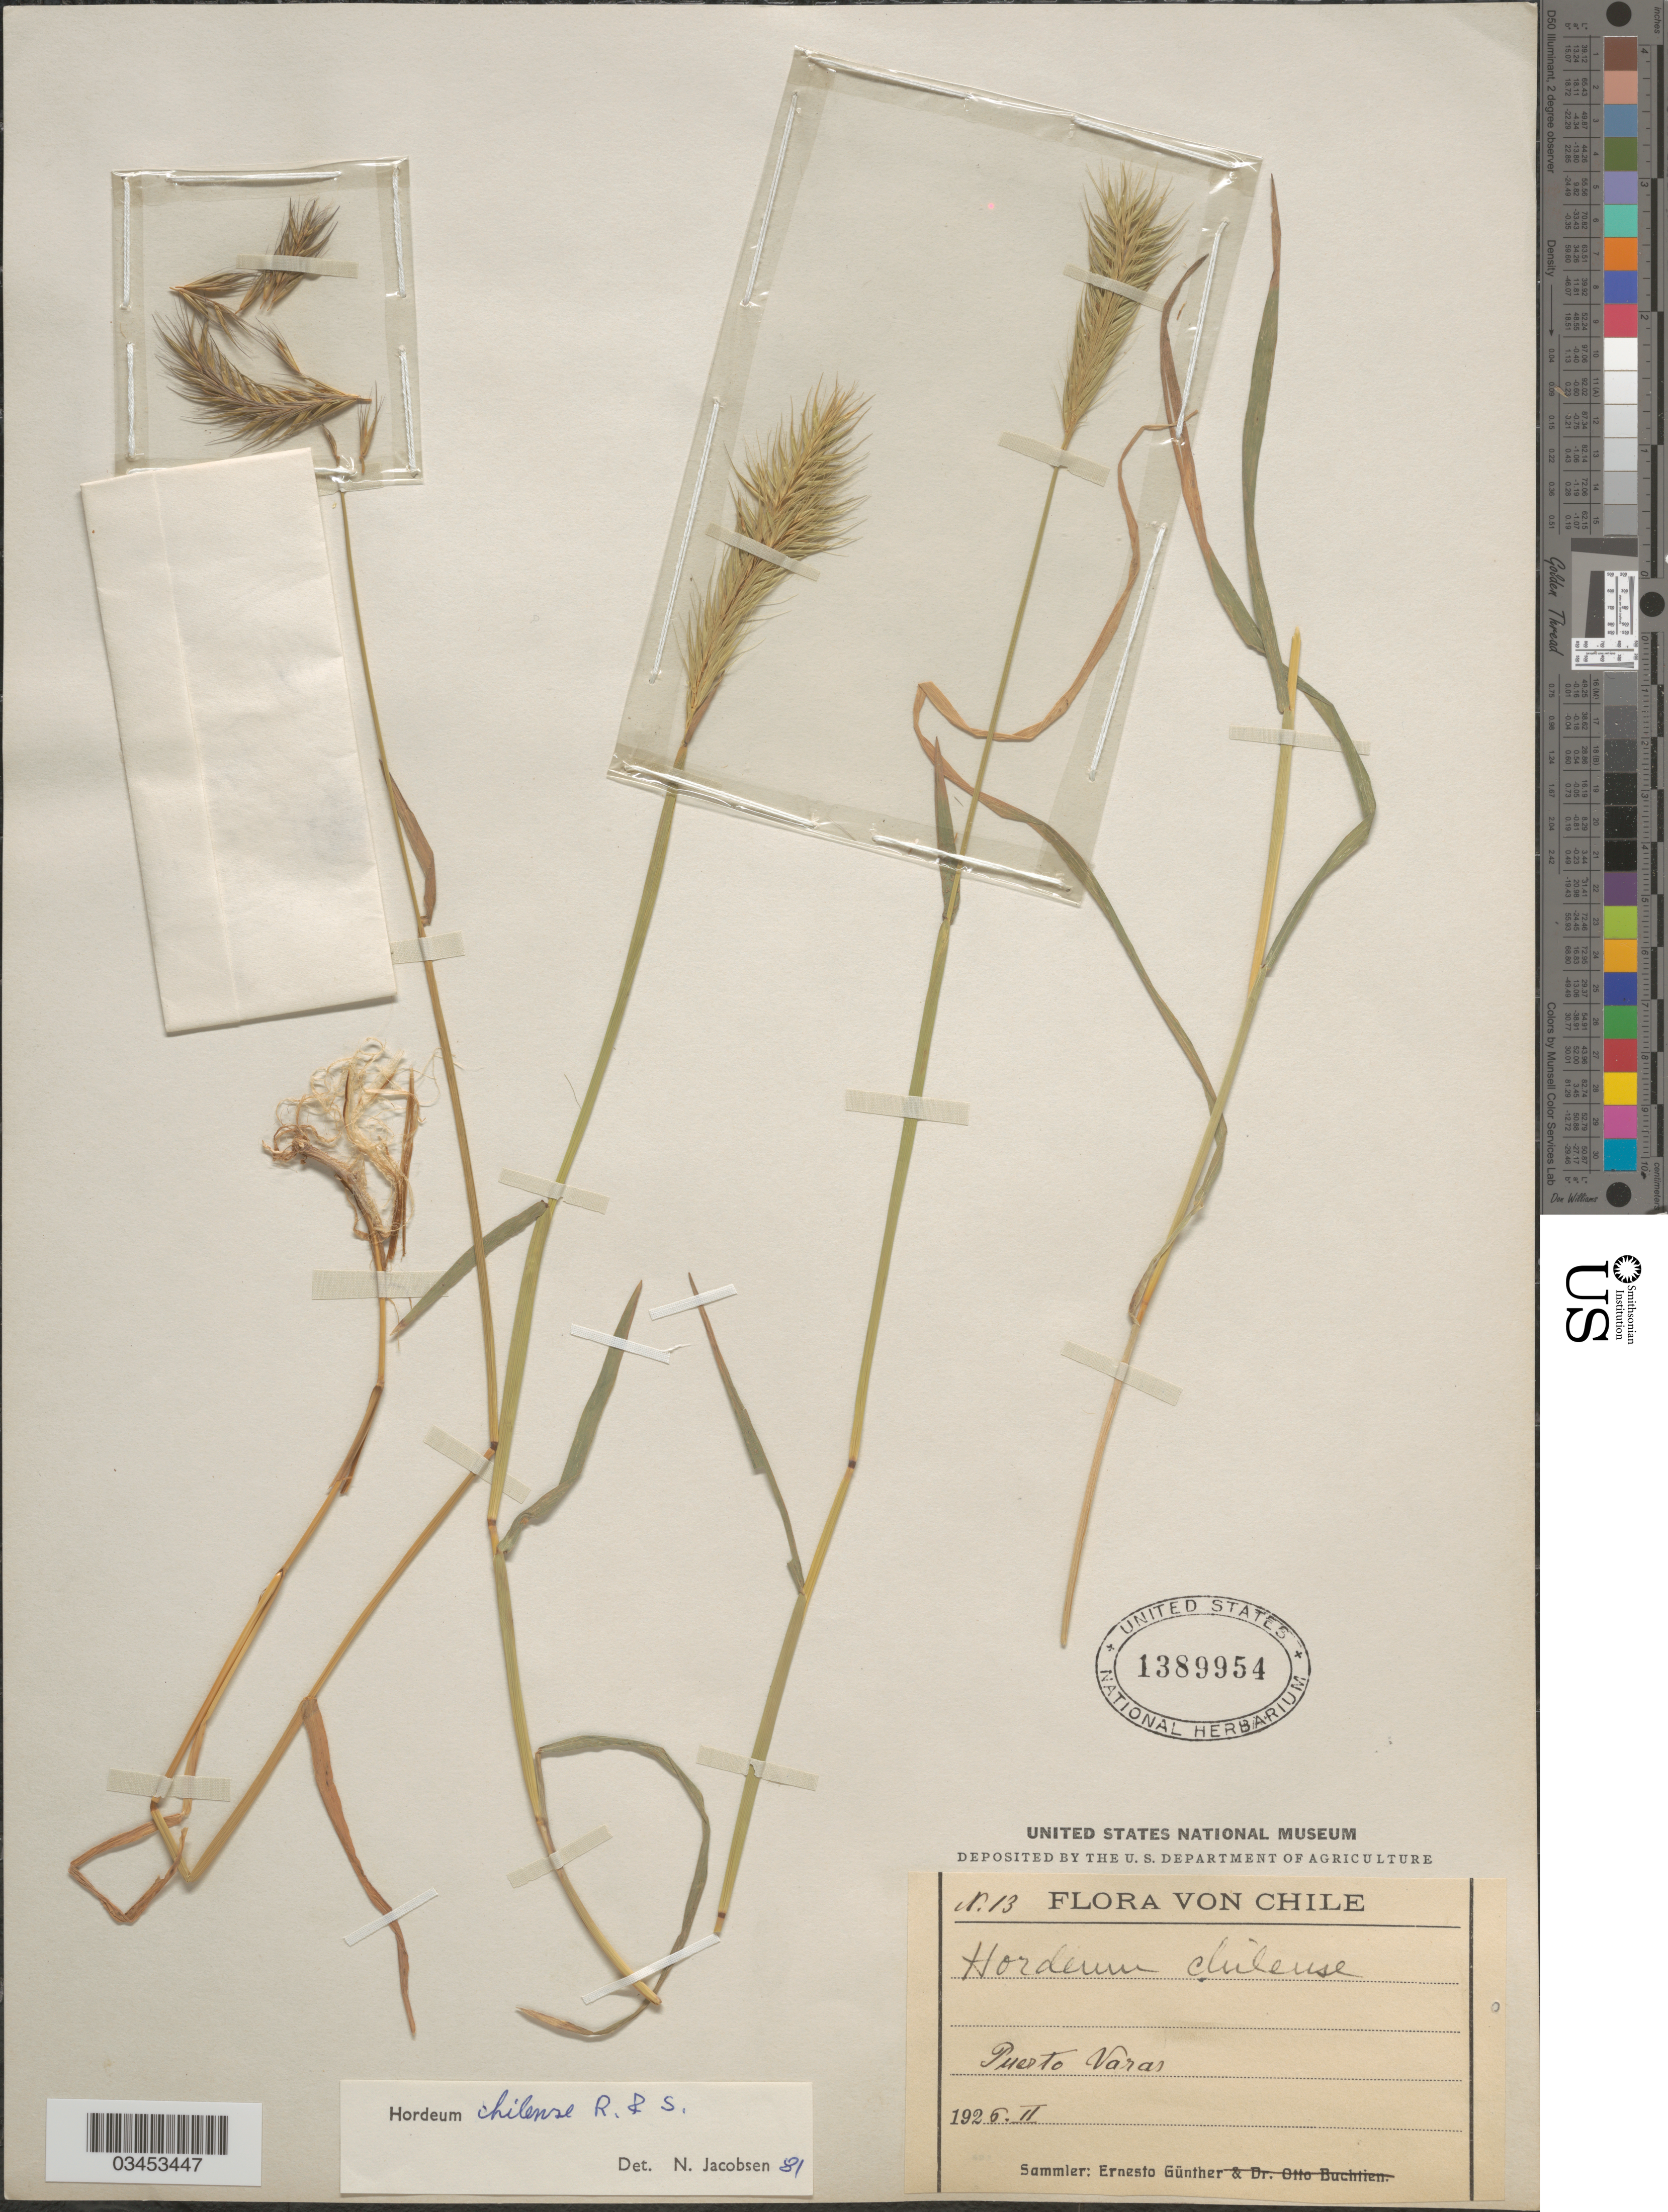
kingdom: Plantae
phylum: Tracheophyta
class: Liliopsida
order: Poales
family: Poaceae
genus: Hordeum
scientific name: Hordeum comosum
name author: J. Presl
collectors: E. Gunther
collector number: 13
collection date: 1926-02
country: Chile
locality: Puerto Varas.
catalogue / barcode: US 1389954